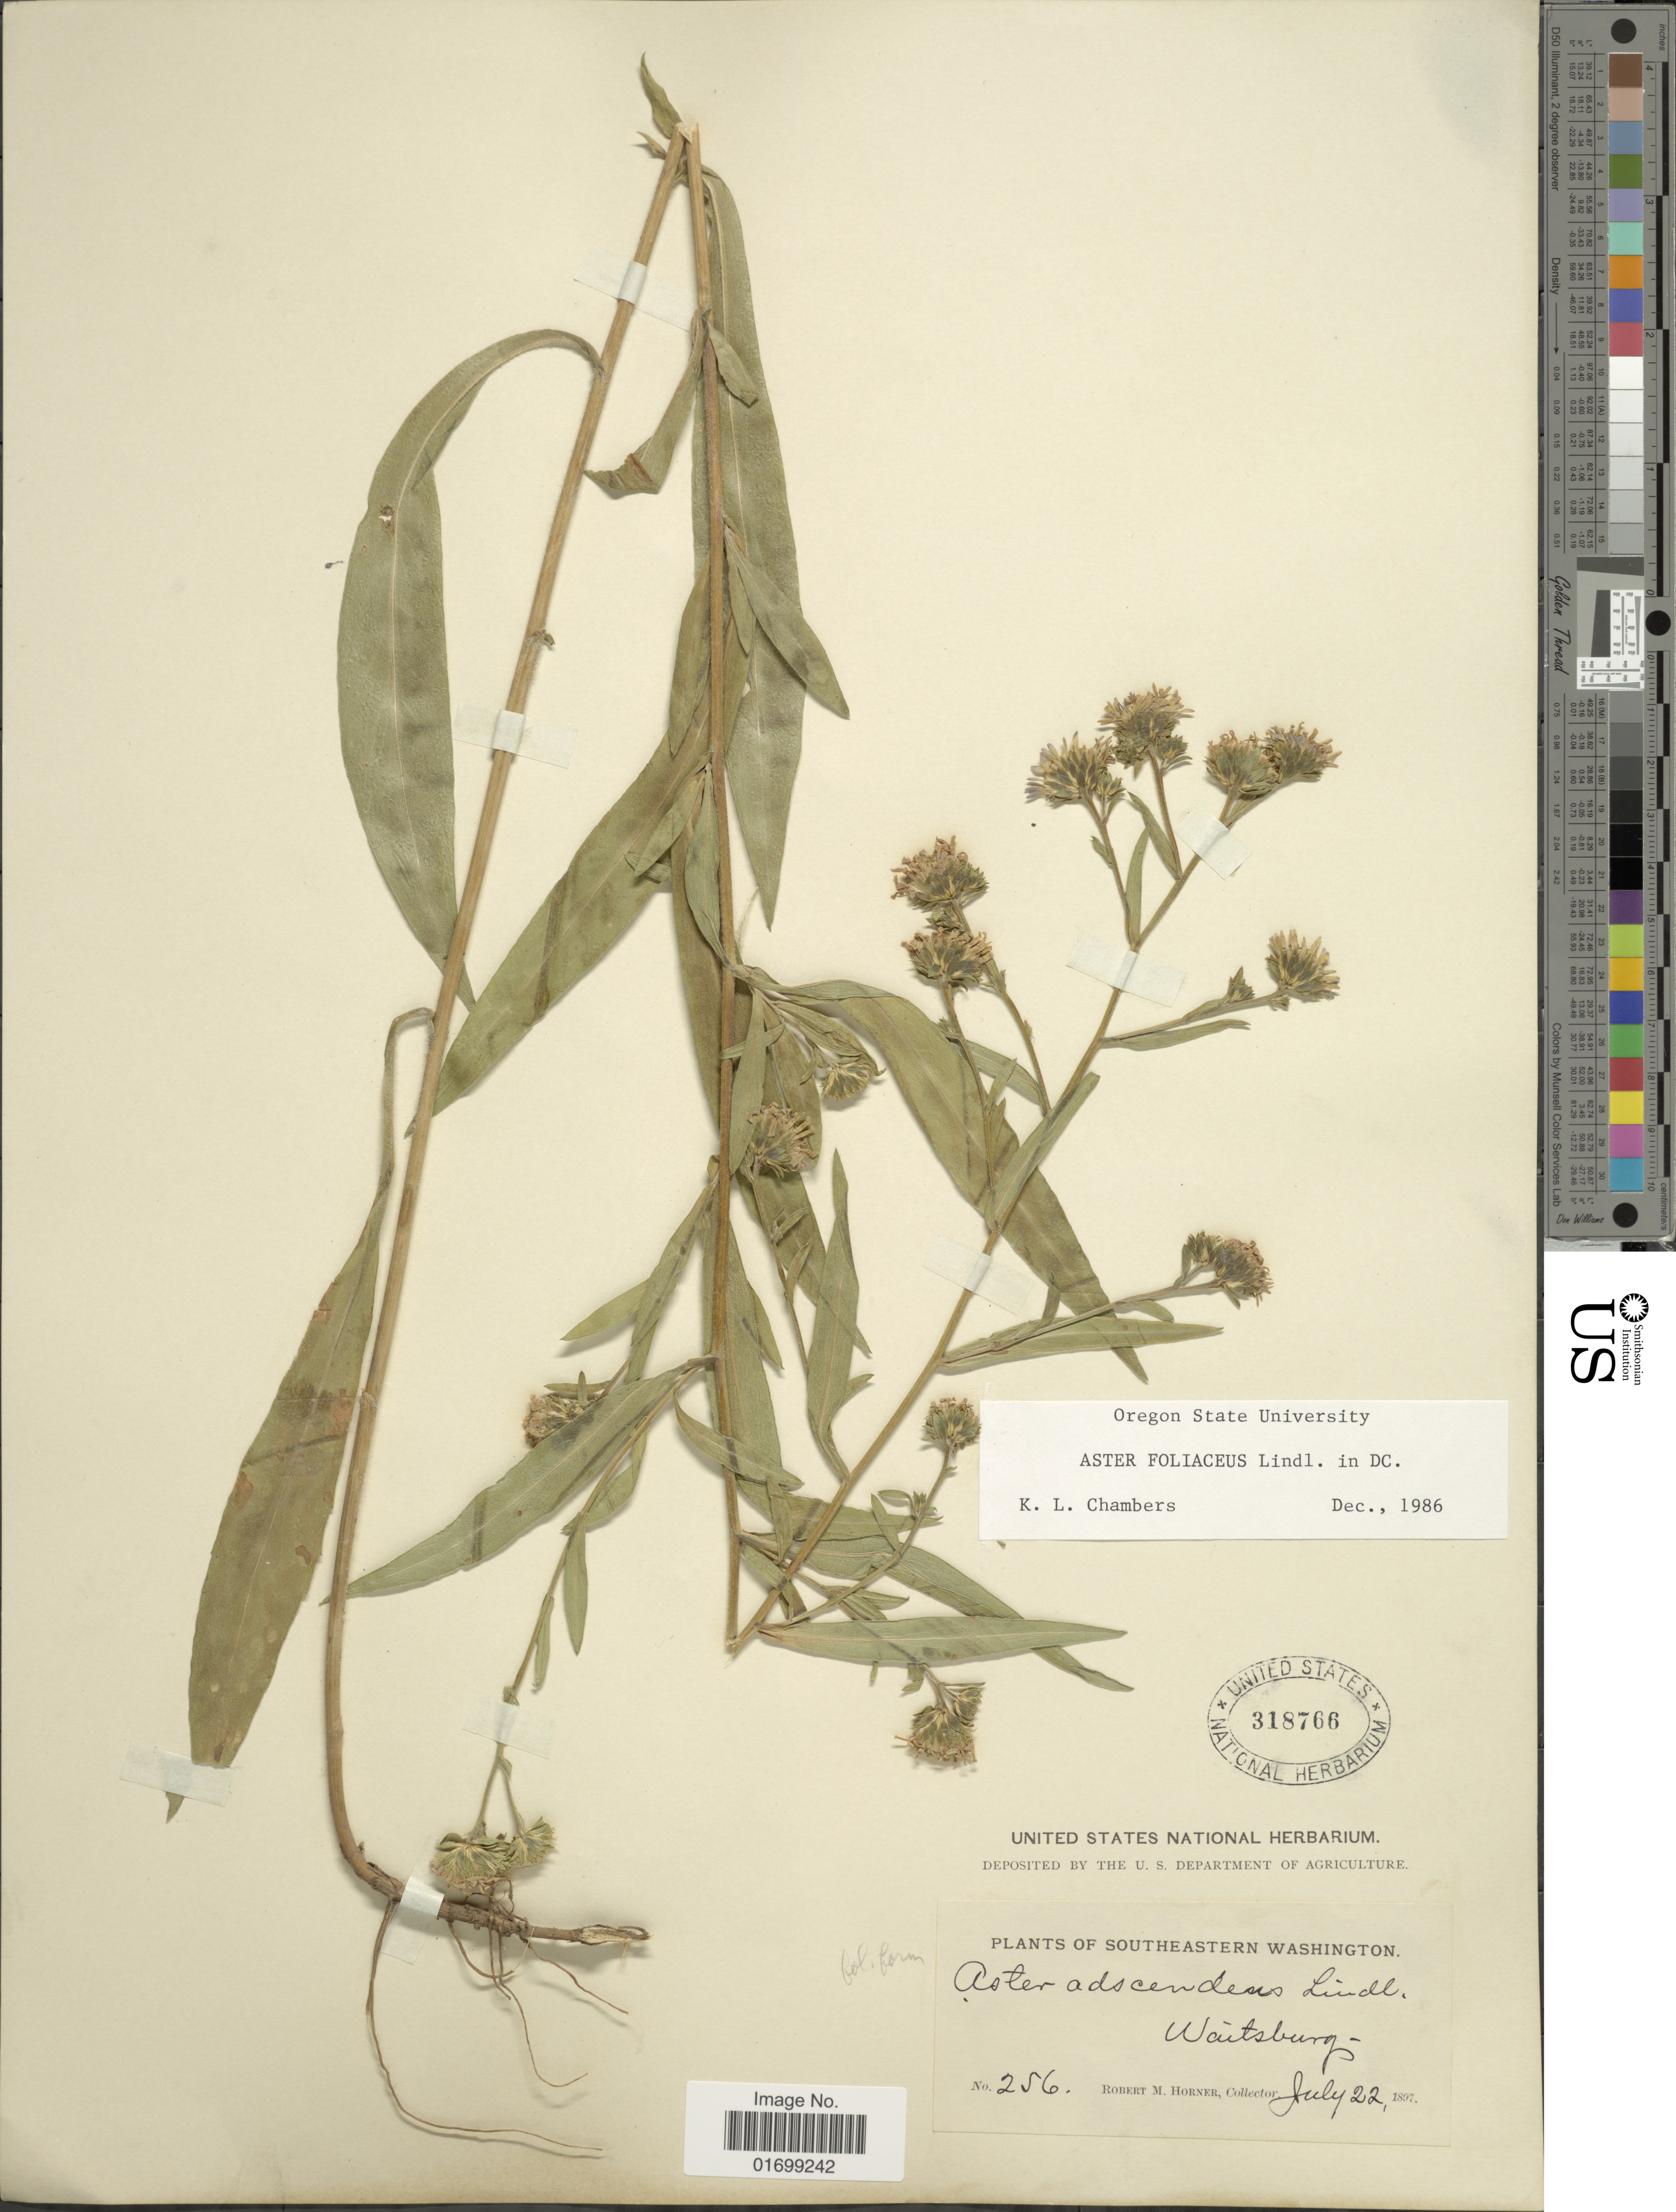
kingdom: Plantae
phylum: Tracheophyta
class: Magnoliopsida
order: Asterales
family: Asteraceae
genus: Symphyotrichum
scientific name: Symphyotrichum foliaceum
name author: (Lindl. ex DC.) G.L. Nesom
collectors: R. Horner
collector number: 256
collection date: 1897-07-22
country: United States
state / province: Washington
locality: Southeastern Washington, Waitsburg.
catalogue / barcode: US 318766